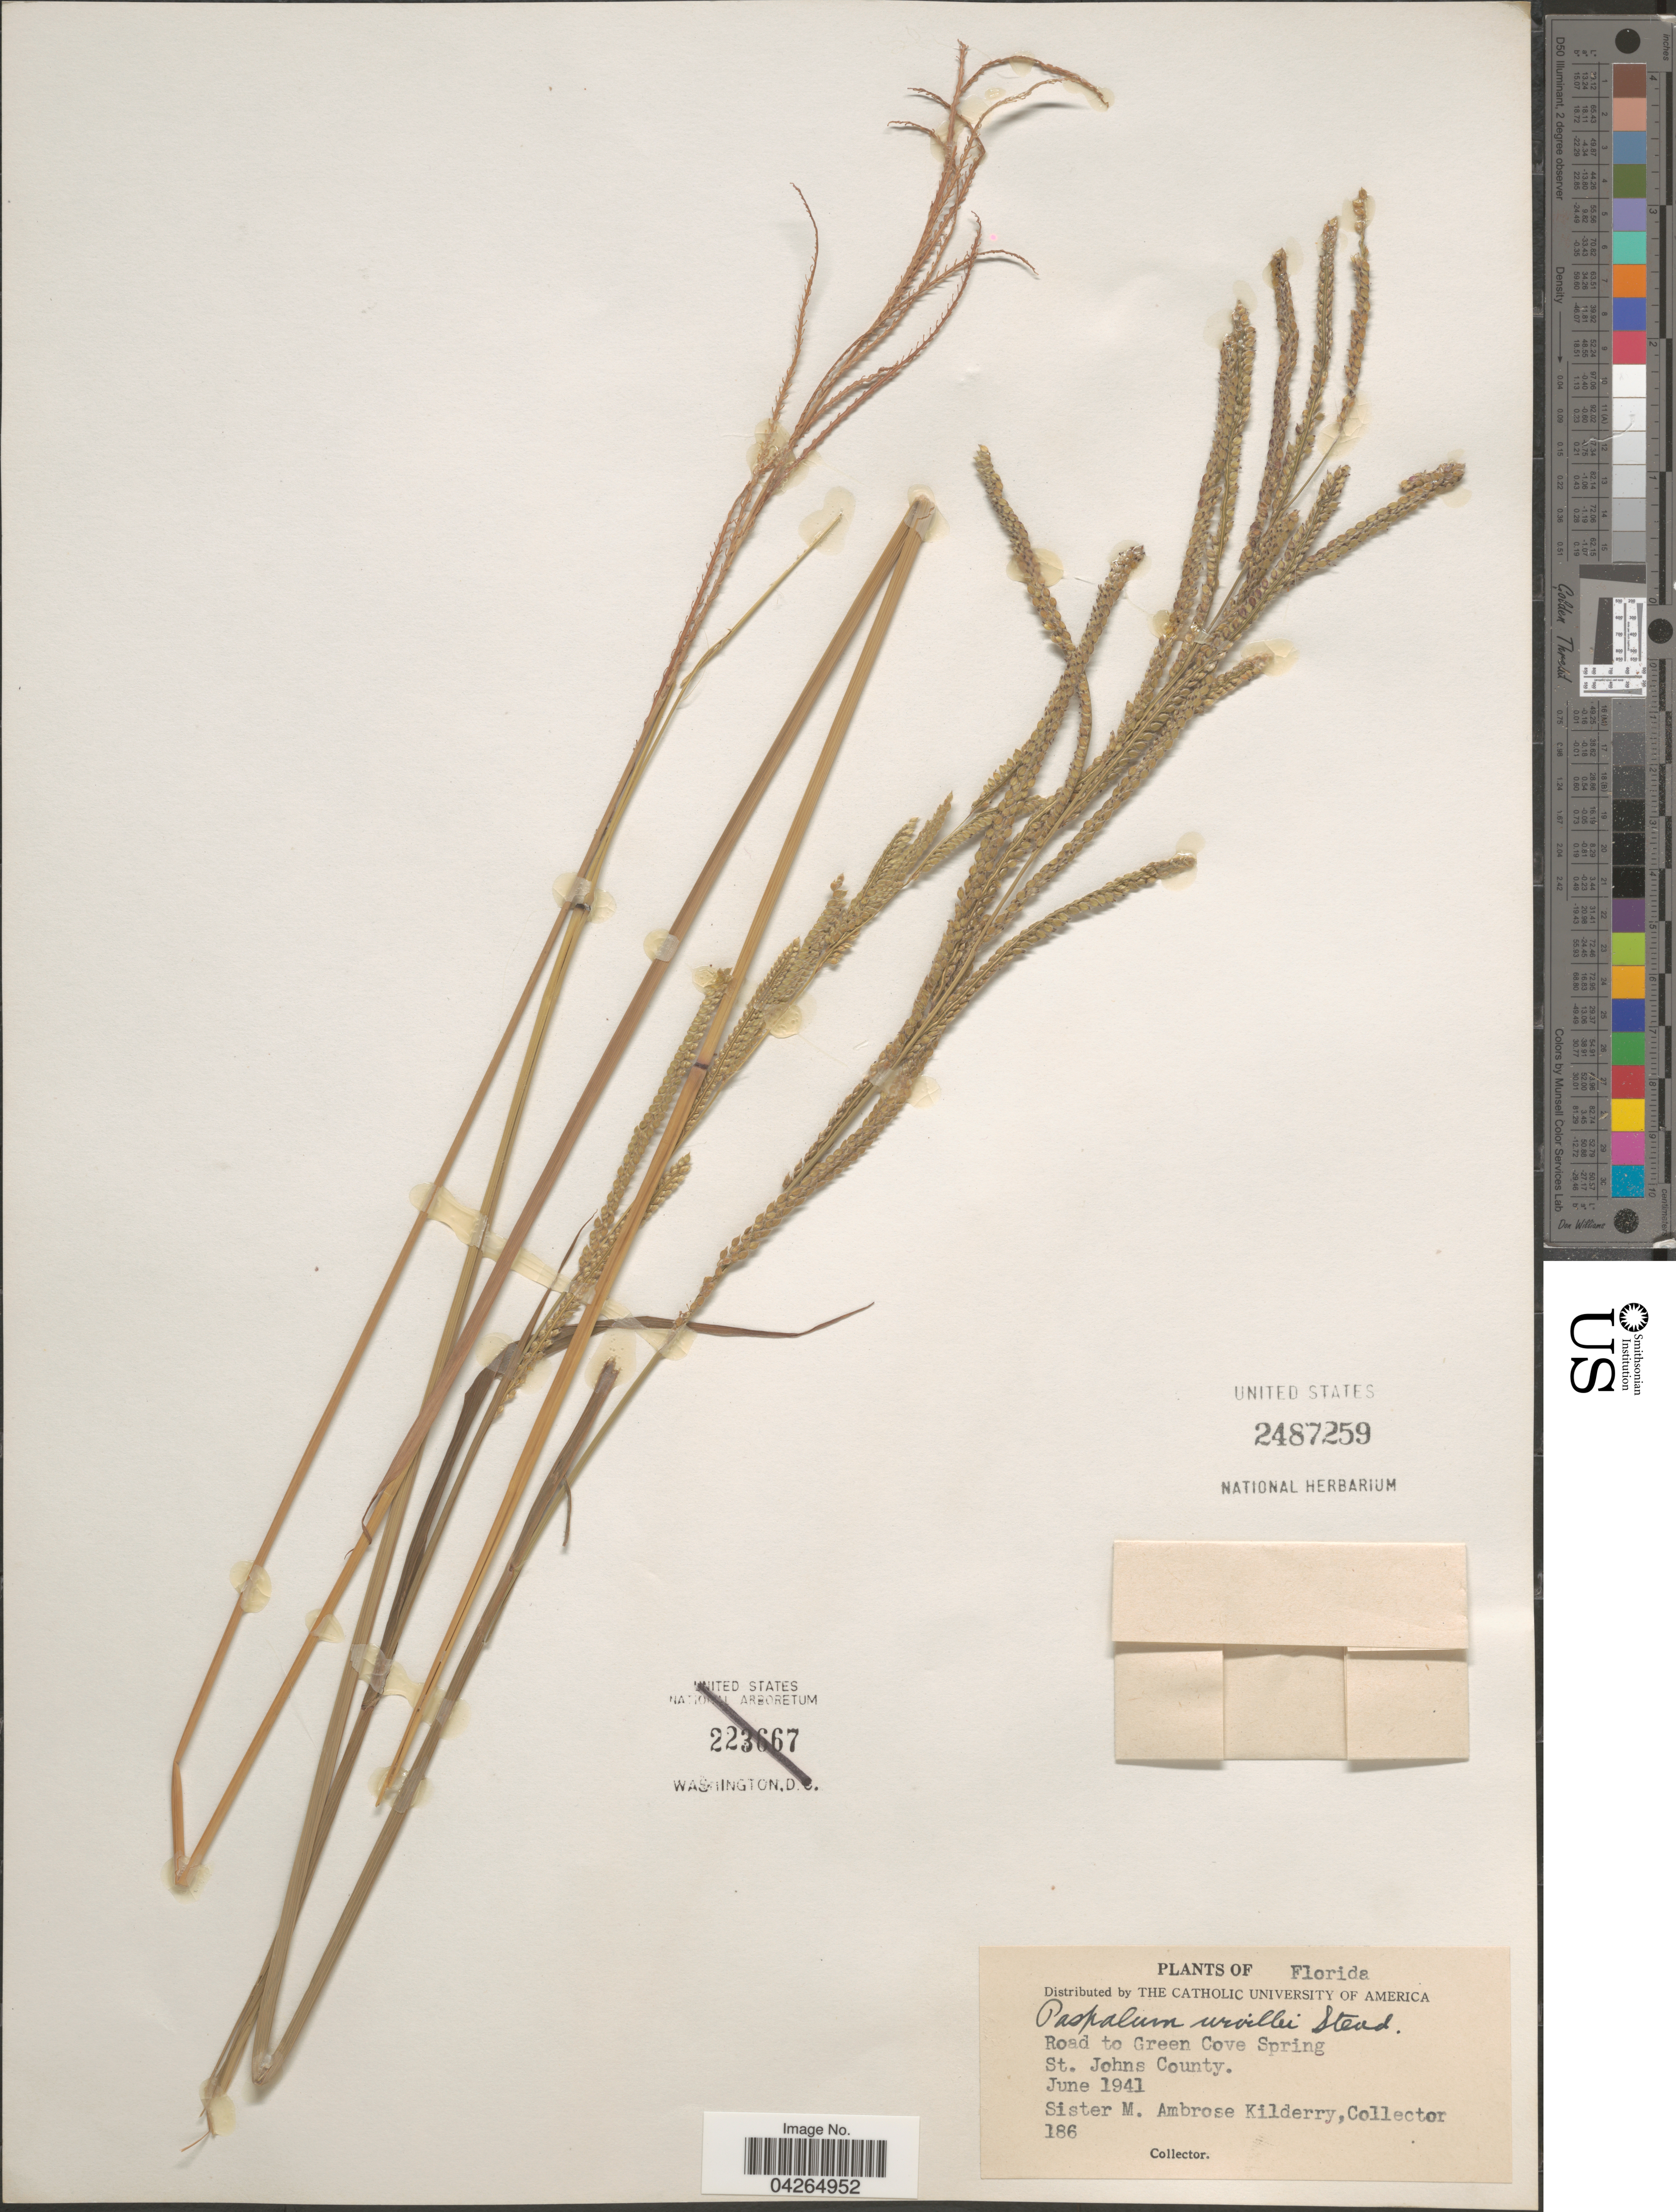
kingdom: Plantae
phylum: Tracheophyta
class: Liliopsida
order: Poales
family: Poaceae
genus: Paspalum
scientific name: Paspalum urvillei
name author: Steud.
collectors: S. Kilderry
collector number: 186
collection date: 1941-06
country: United States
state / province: Florida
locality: Road to Green Cove Spring. St. Johns County.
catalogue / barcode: US 2487259